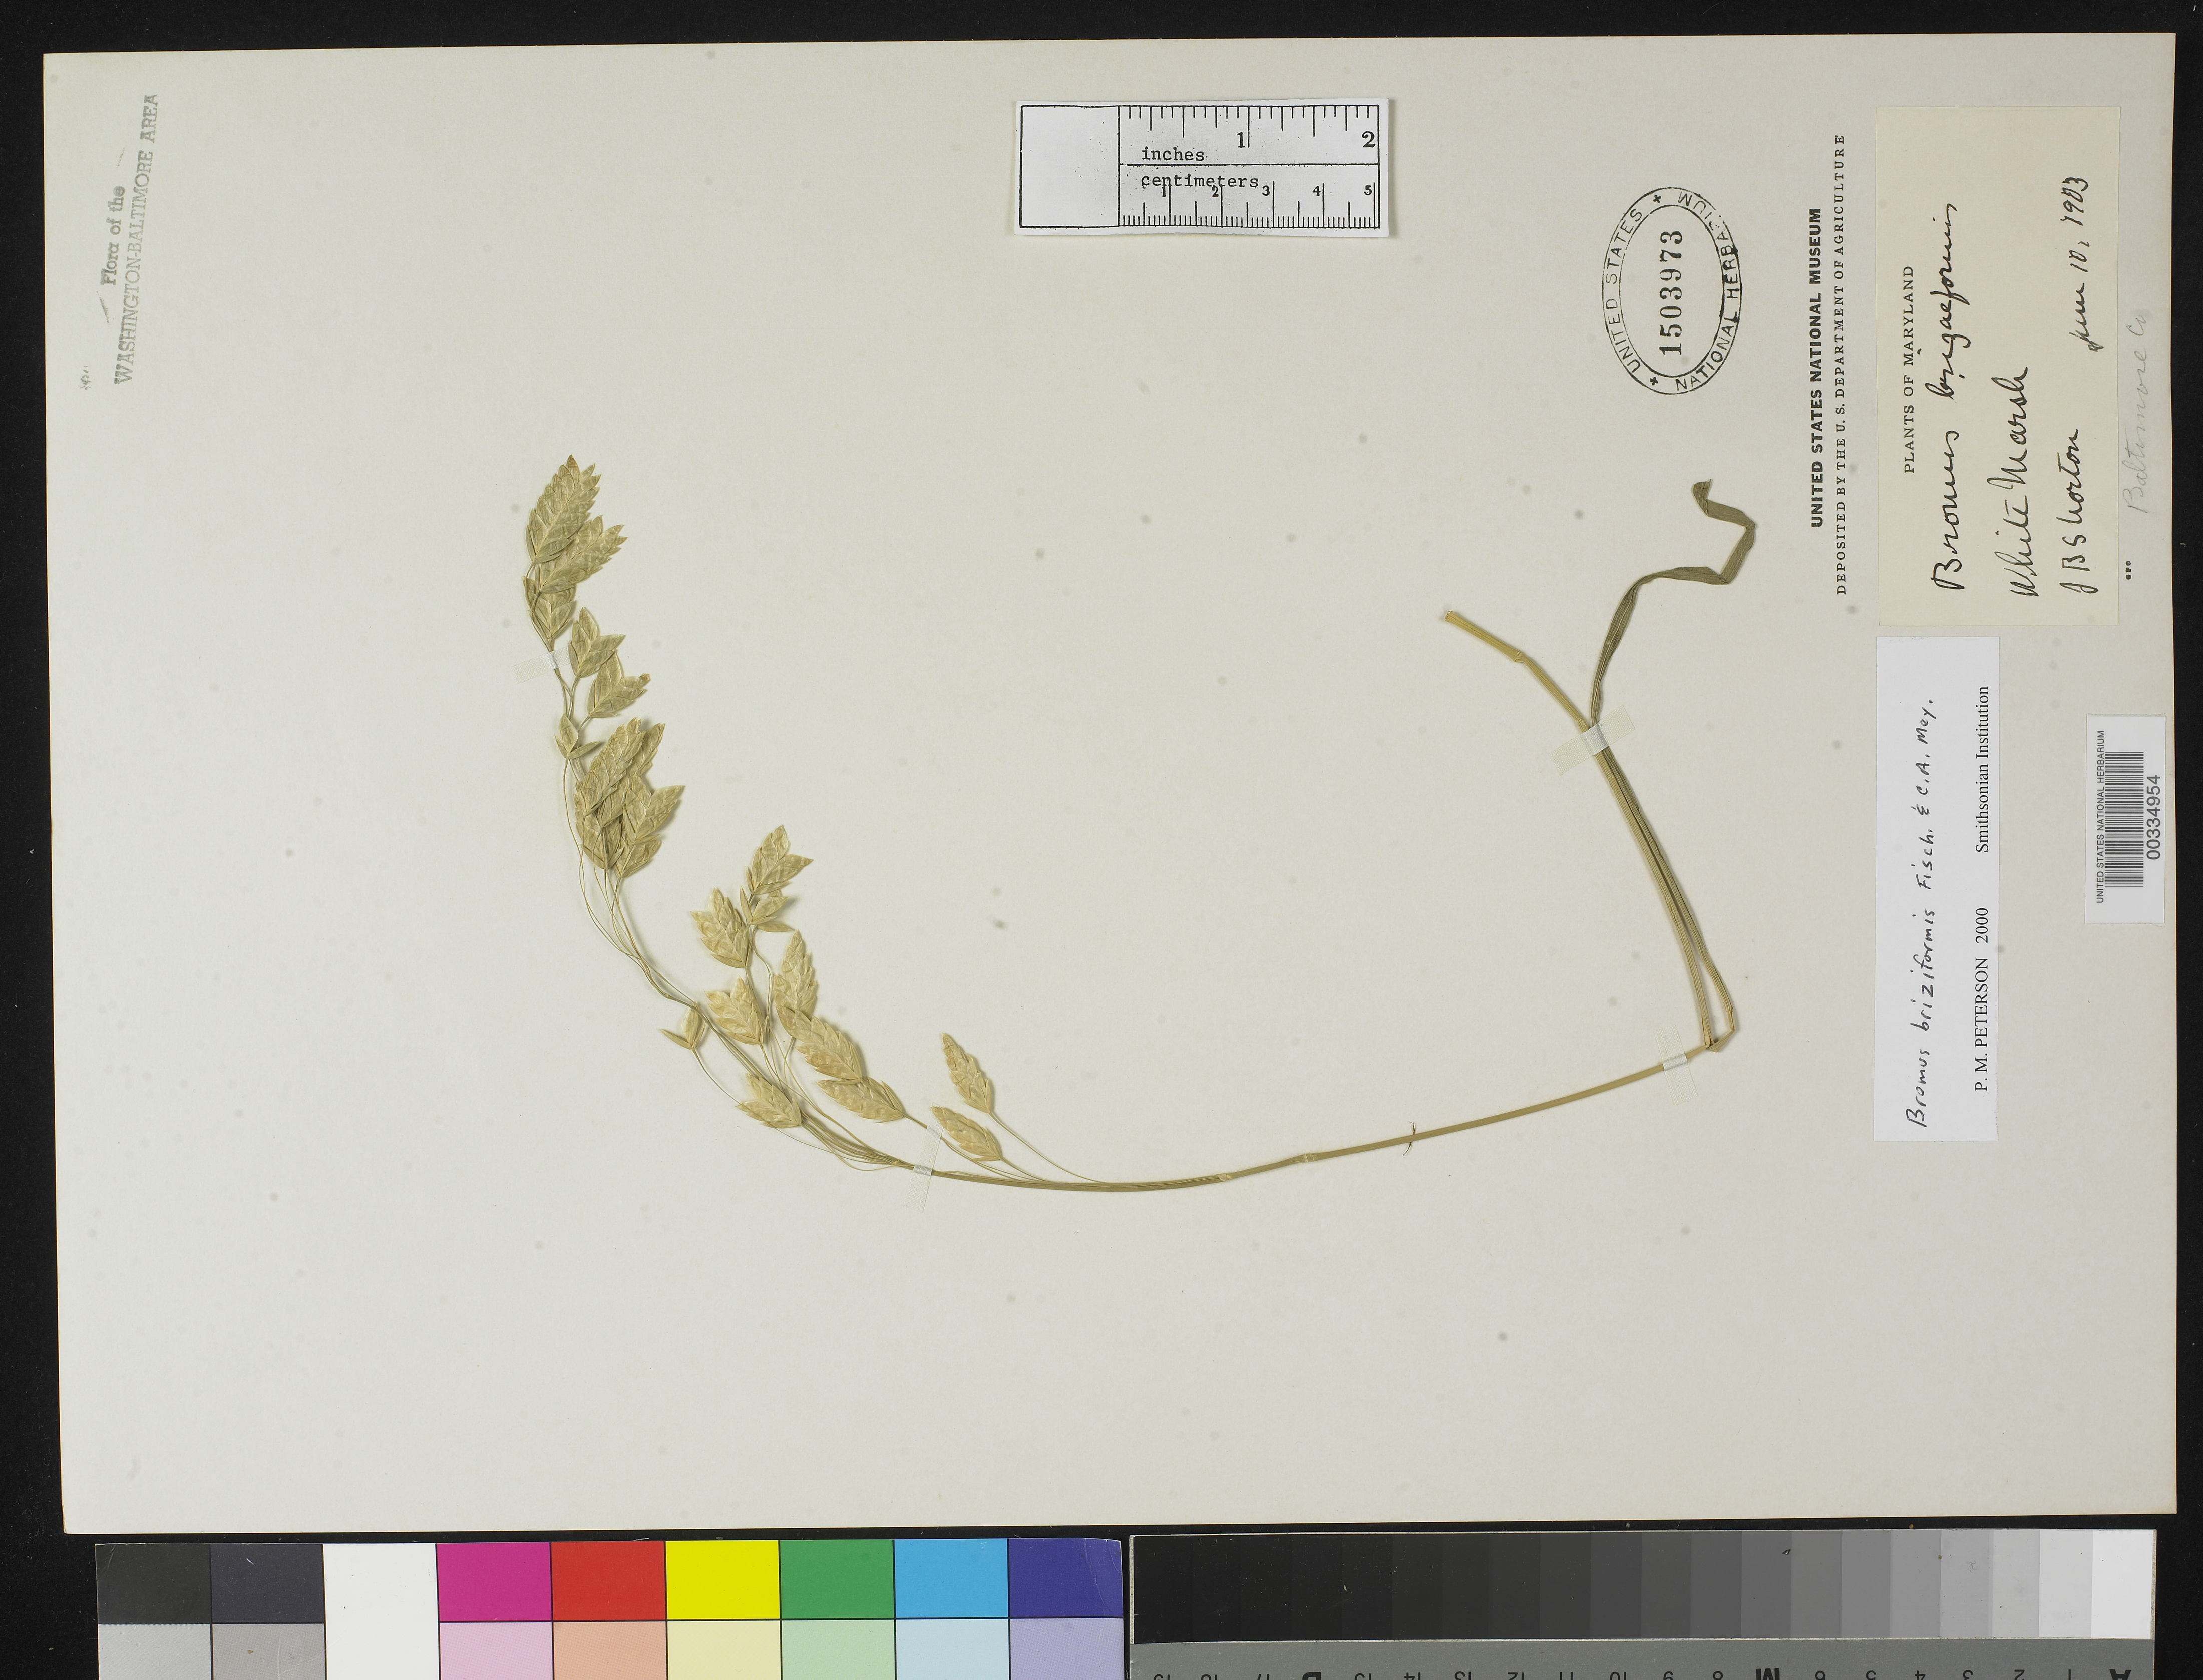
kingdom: Plantae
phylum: Tracheophyta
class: Liliopsida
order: Poales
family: Poaceae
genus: Bromus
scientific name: Bromus briziformis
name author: Fisch. & C.A. Mey.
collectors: J. B. S. Norton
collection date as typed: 10 Jun 1903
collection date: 1903-06-10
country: United States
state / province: Maryland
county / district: Baltimore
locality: White Marsh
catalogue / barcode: US 1503973